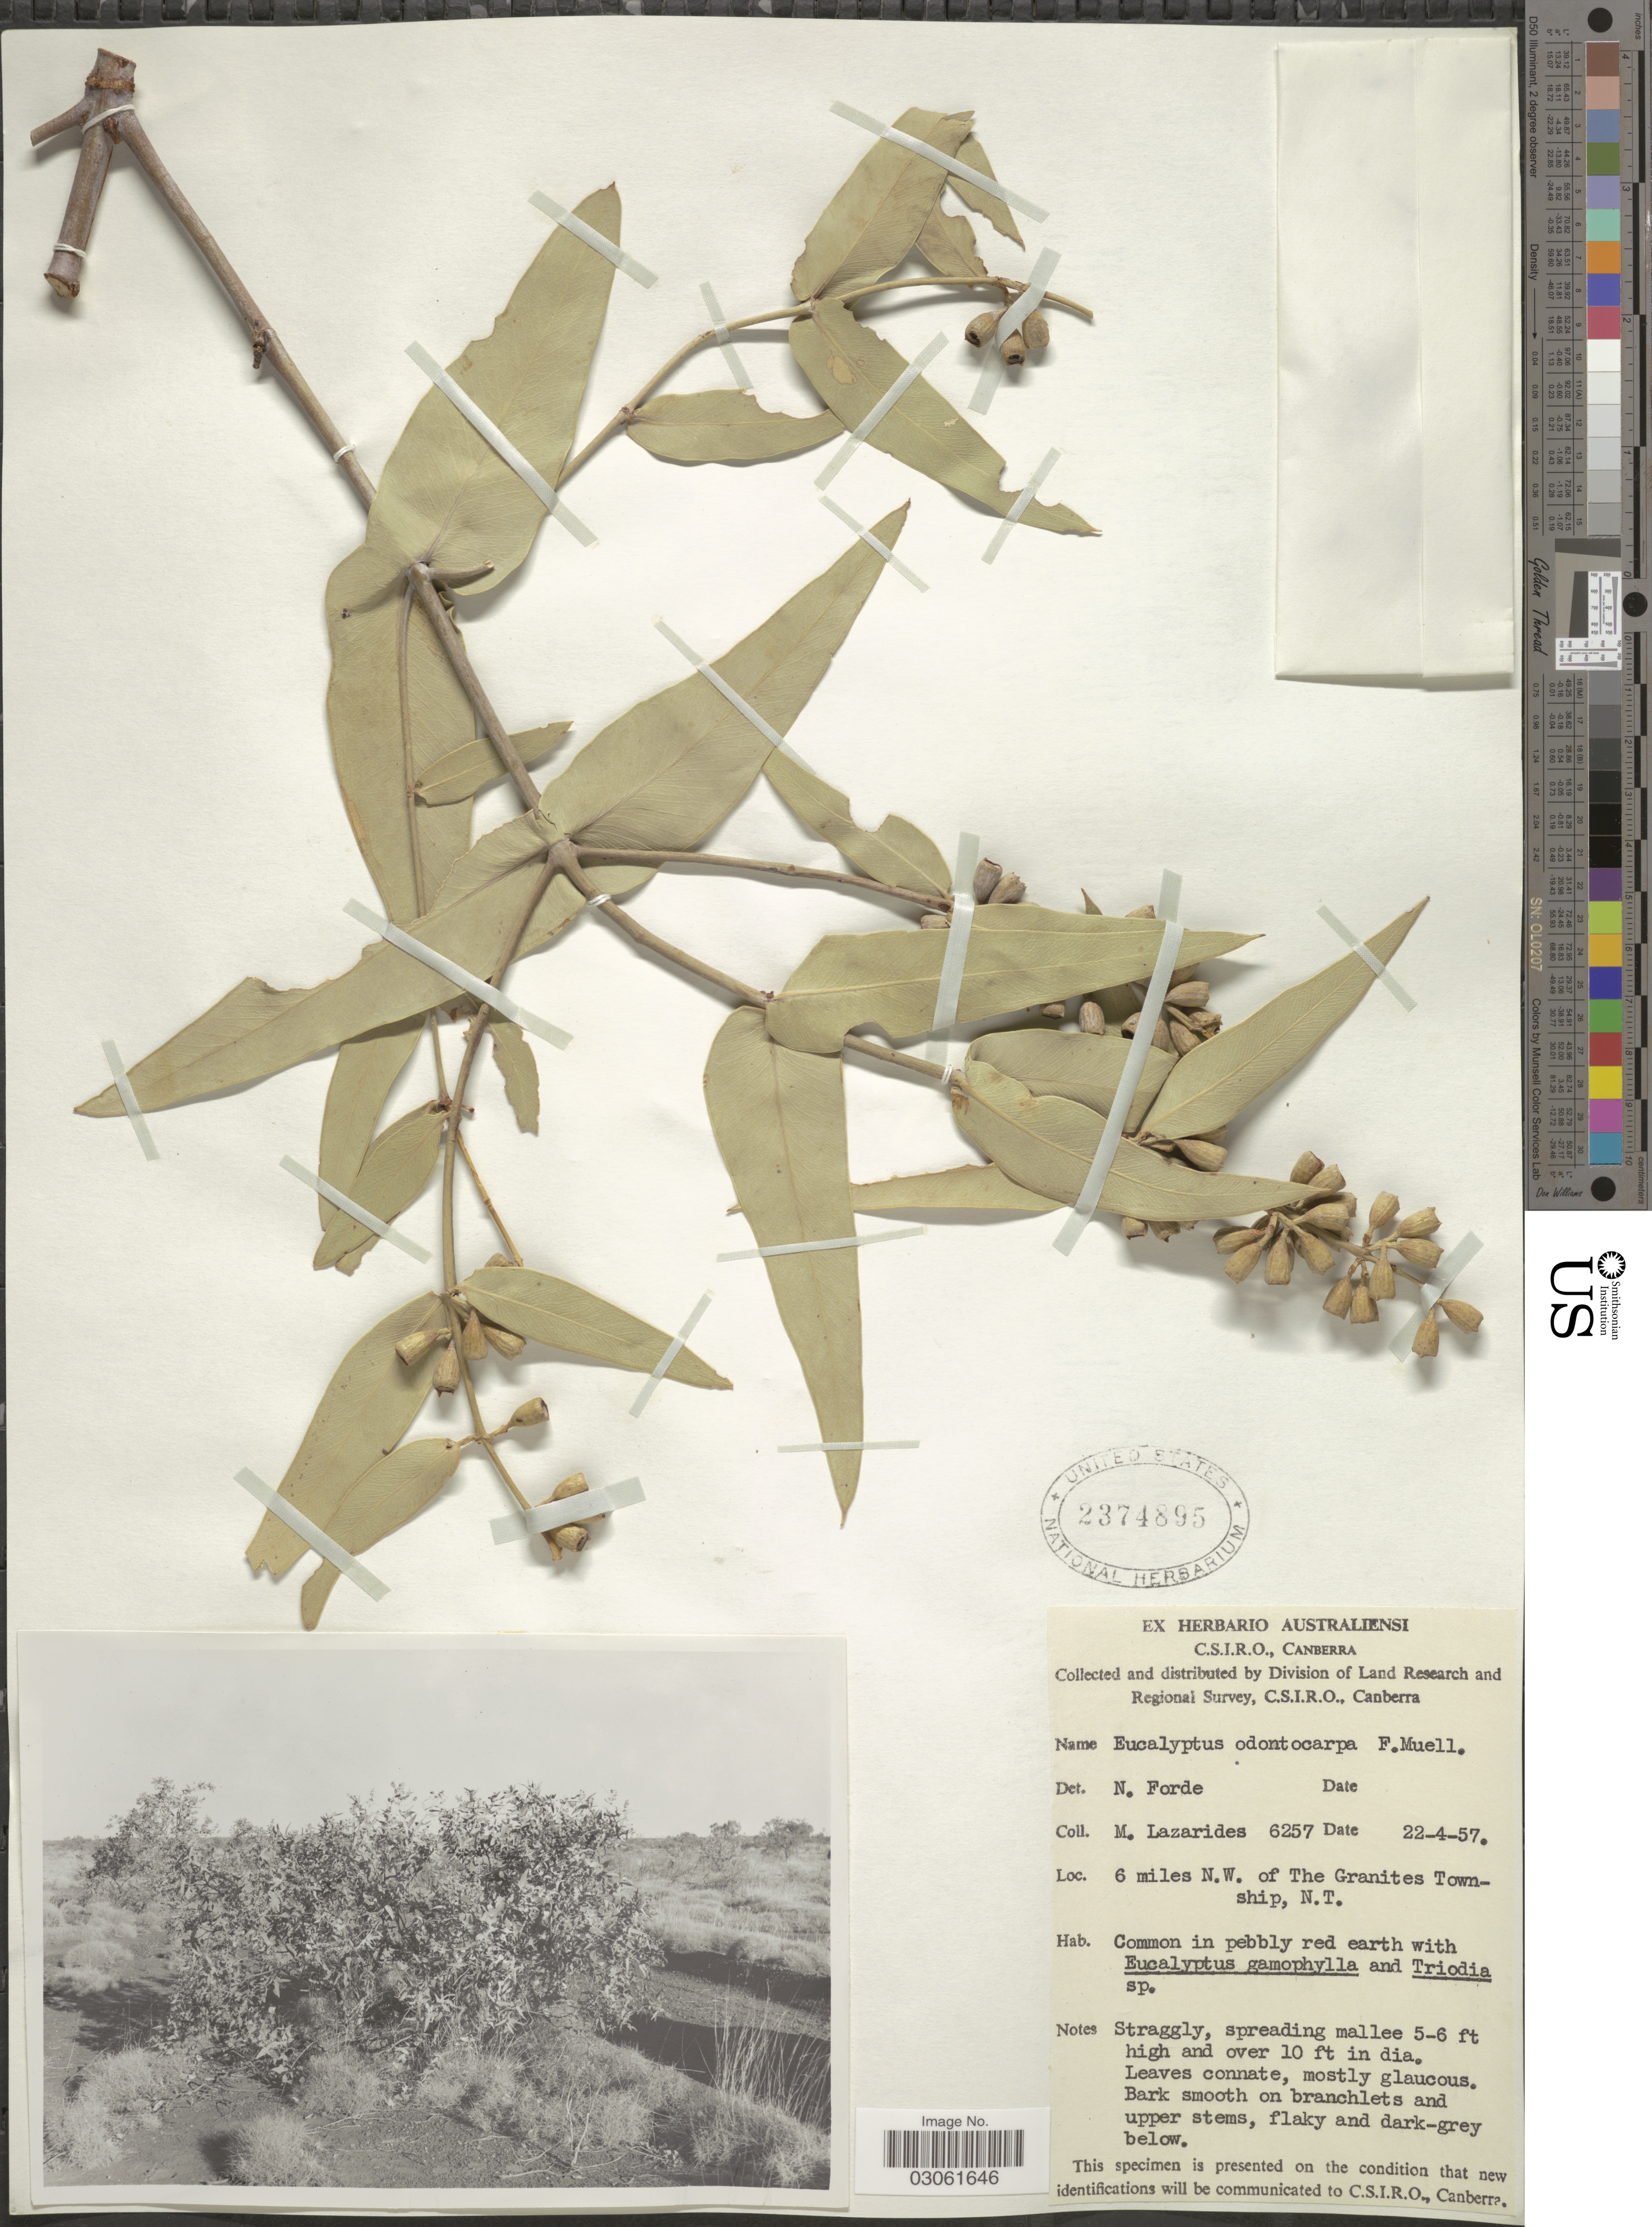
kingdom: Plantae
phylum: Tracheophyta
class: Magnoliopsida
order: Myrtales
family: Myrtaceae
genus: Eucalyptus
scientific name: Eucalyptus odontocarpa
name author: F. Muell.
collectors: M. Lazarides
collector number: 6257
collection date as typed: Transcribed d/m/y: 22/4/57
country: Australia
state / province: Northern Territory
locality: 6 miles N.W. of The Granites Township.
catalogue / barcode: US 2374895